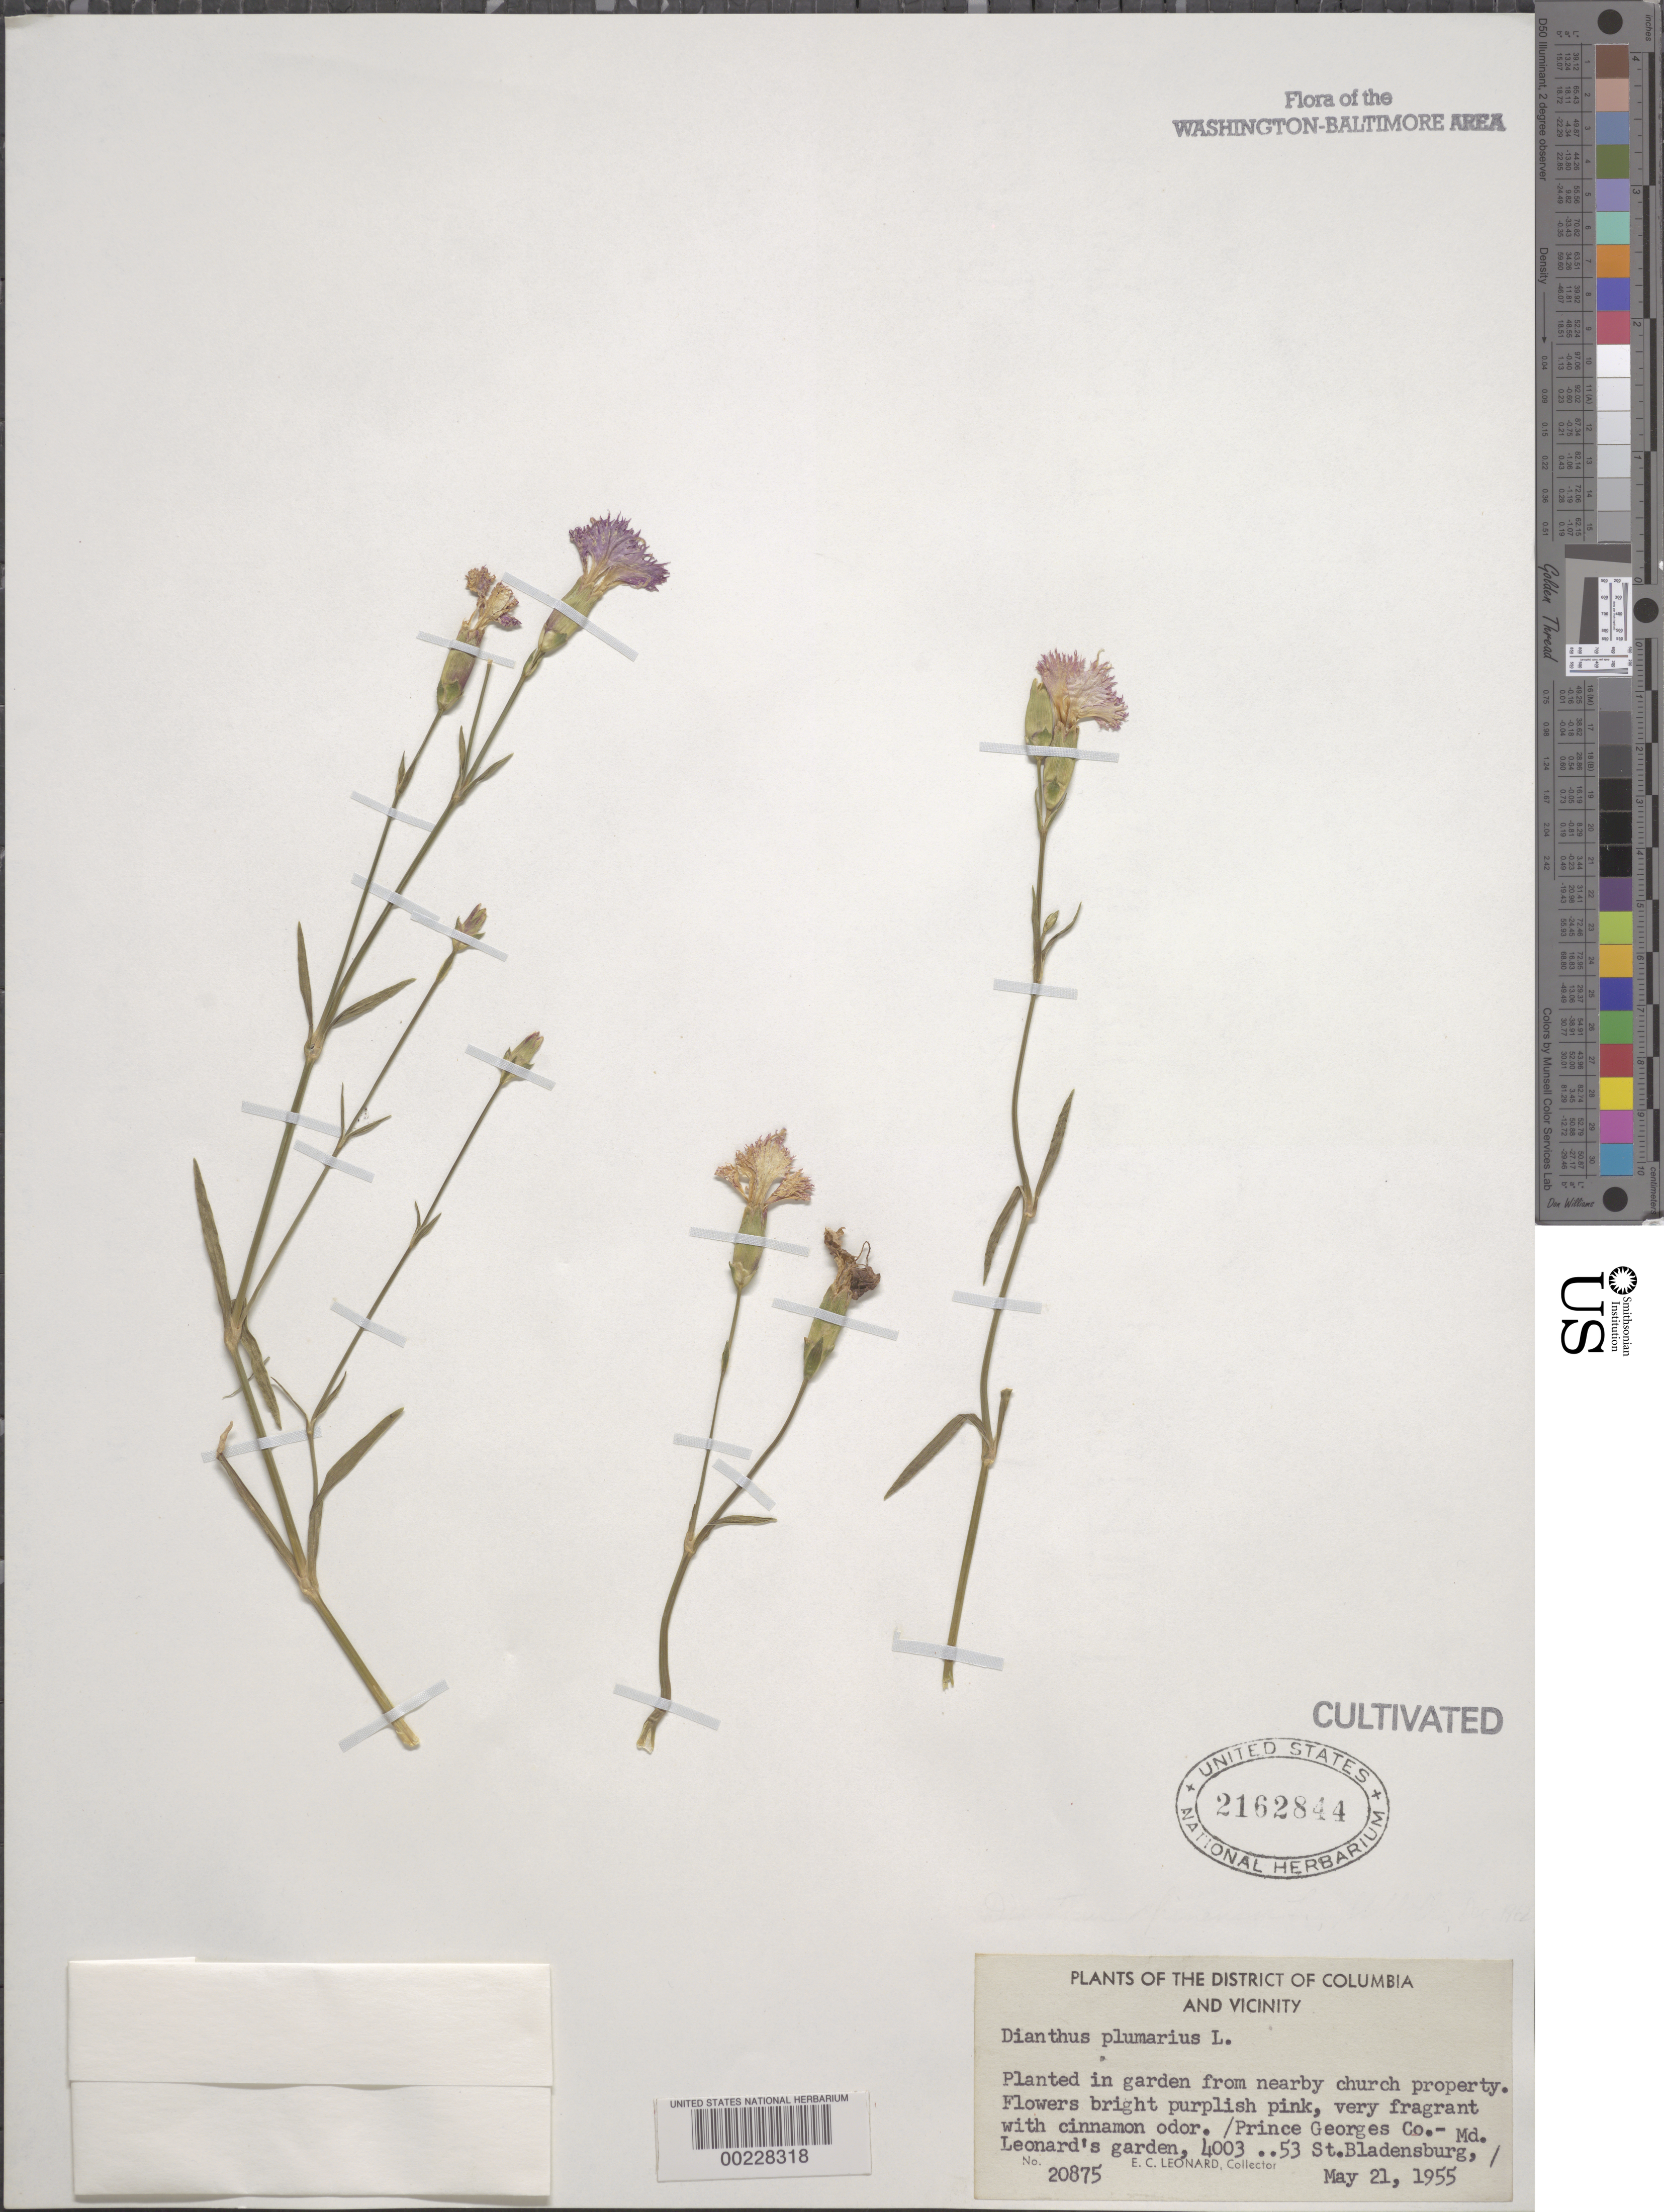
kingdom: Plantae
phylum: Tracheophyta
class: Magnoliopsida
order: Caryophyllales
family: Caryophyllaceae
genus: Dianthus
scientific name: Dianthus plumarius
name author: L.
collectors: E. C. Leonard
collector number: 20875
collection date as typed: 21 May 1955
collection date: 1955-05-21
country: United States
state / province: Maryland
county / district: Prince George's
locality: Bladensburg, 4003 53 St; Leonard's garden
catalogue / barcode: US 2162844